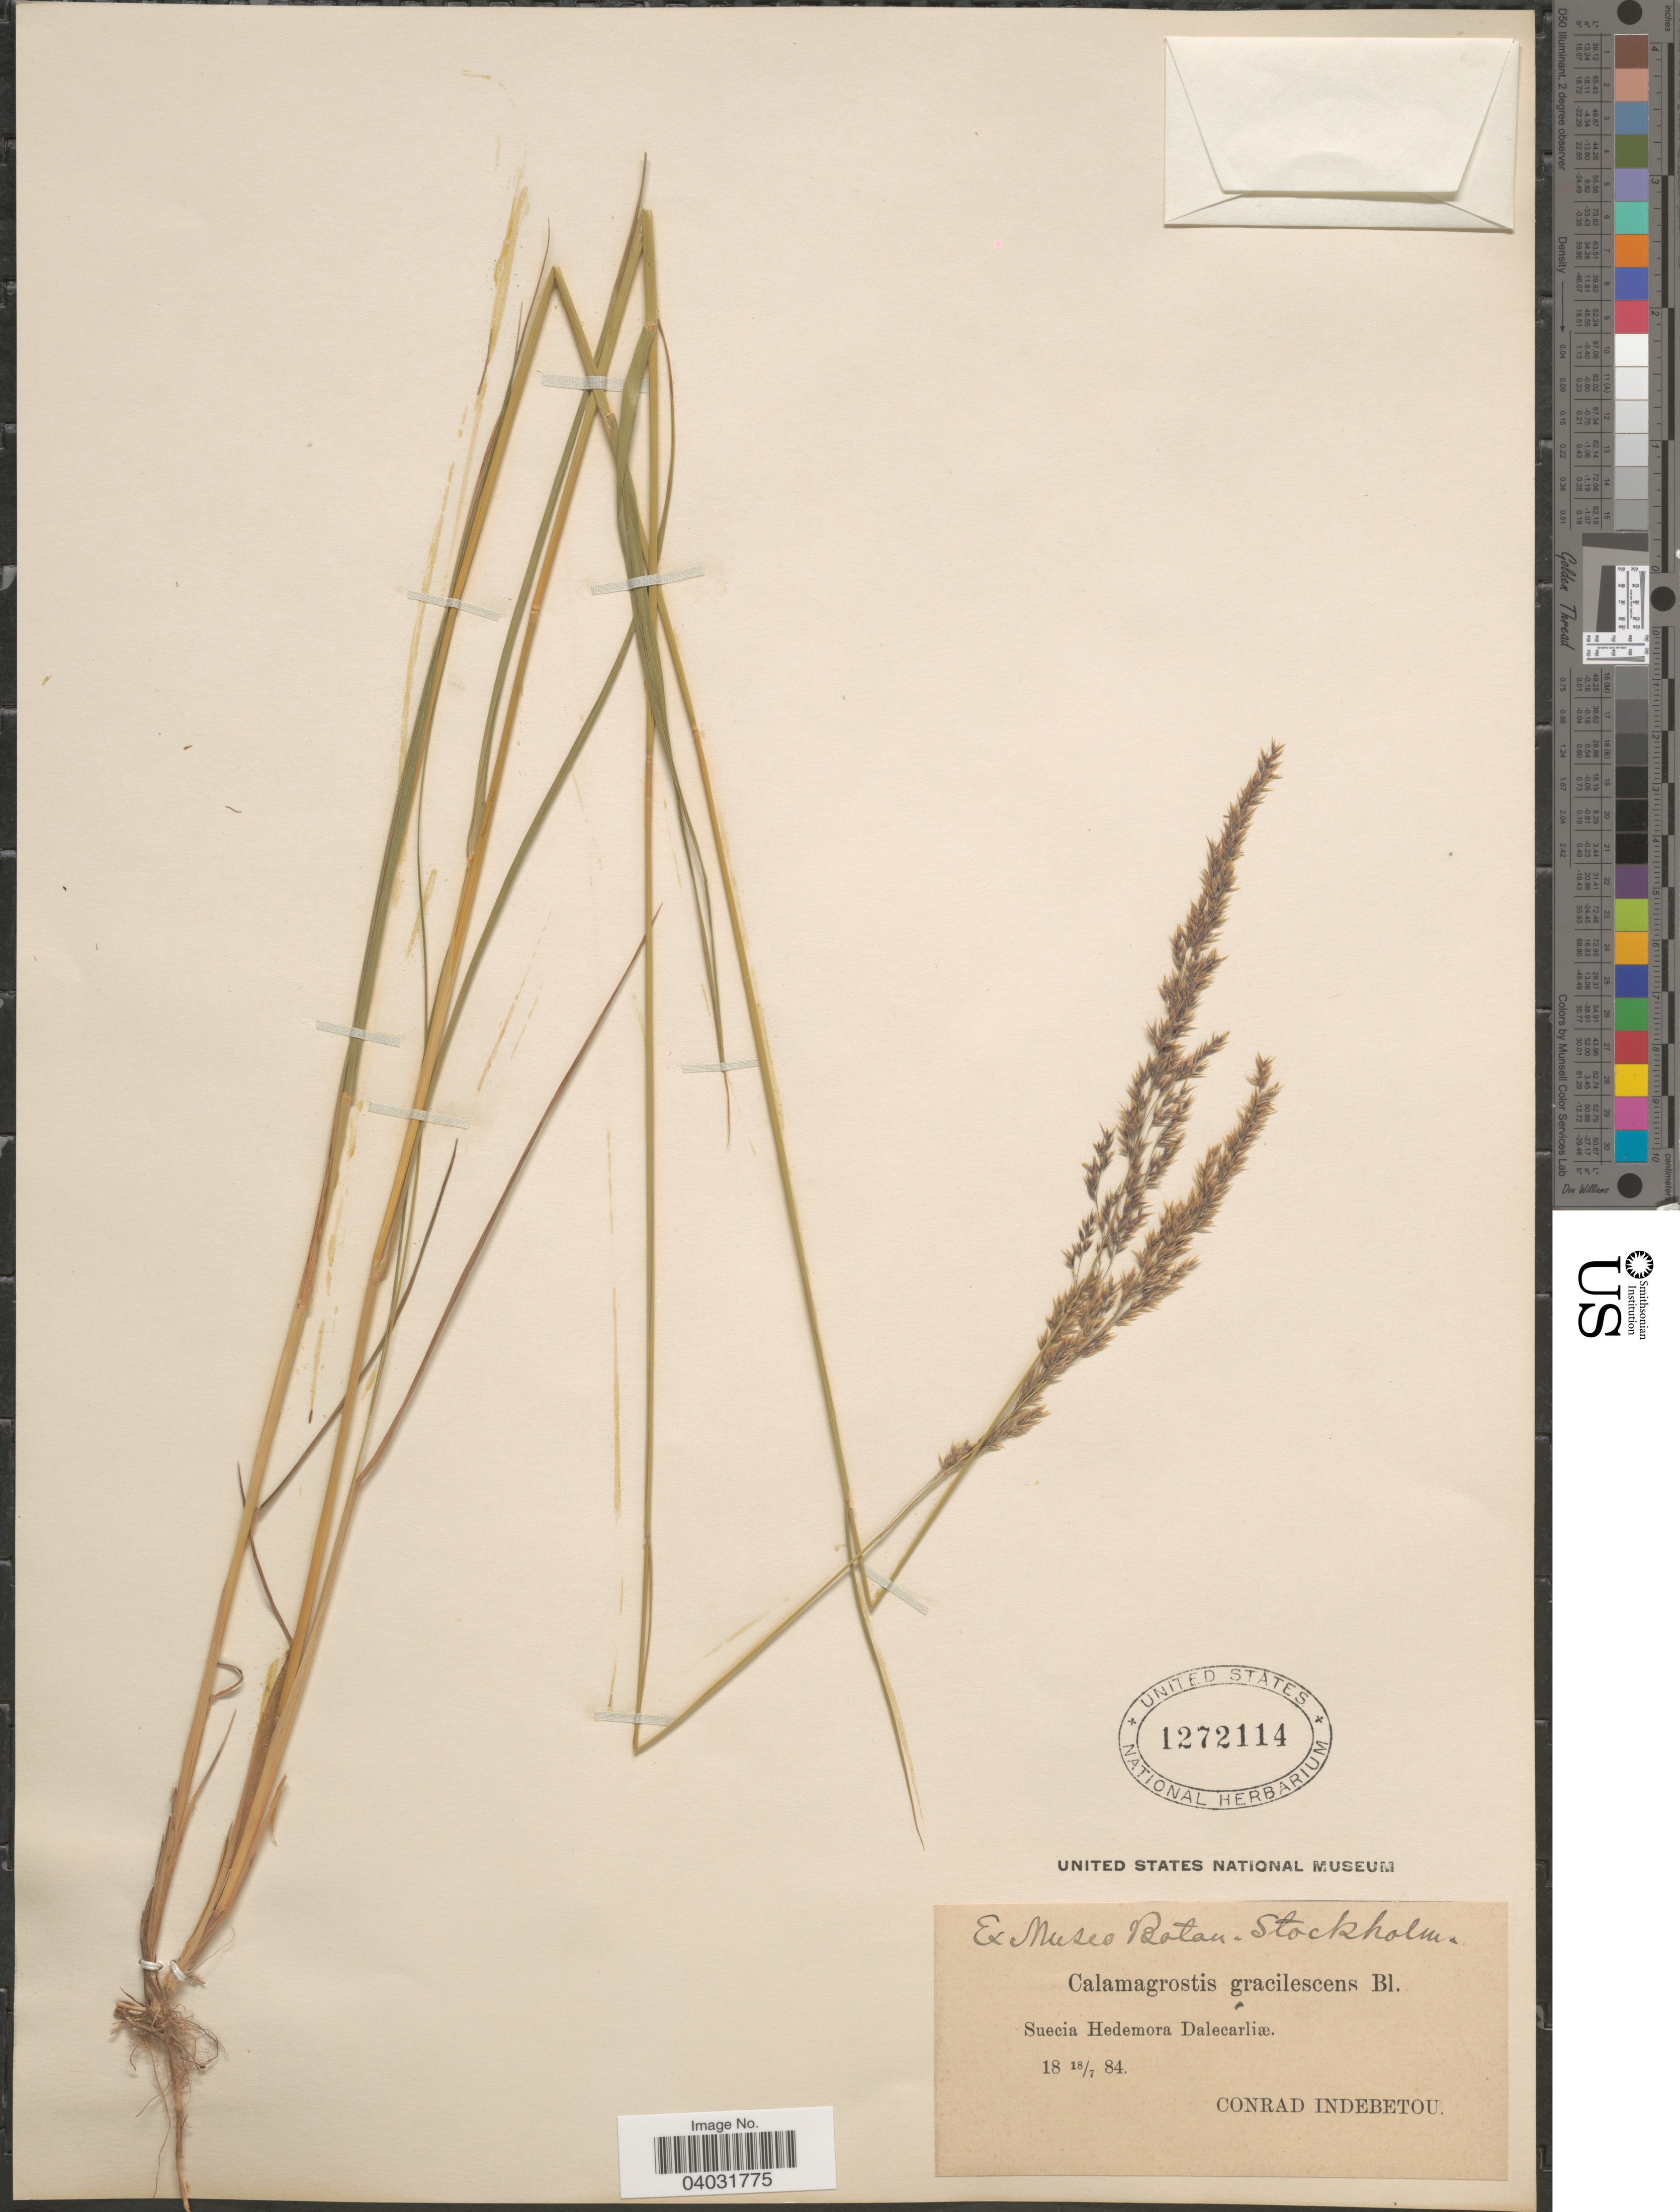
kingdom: Plantae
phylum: Tracheophyta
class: Liliopsida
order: Poales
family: Poaceae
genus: Calamagrostis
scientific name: Calamagrostis x gracilescens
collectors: C. Indebetou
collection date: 1884-07-18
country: Sweden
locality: Suecia Hedemora Dalecarliæ.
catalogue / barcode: US 1272114